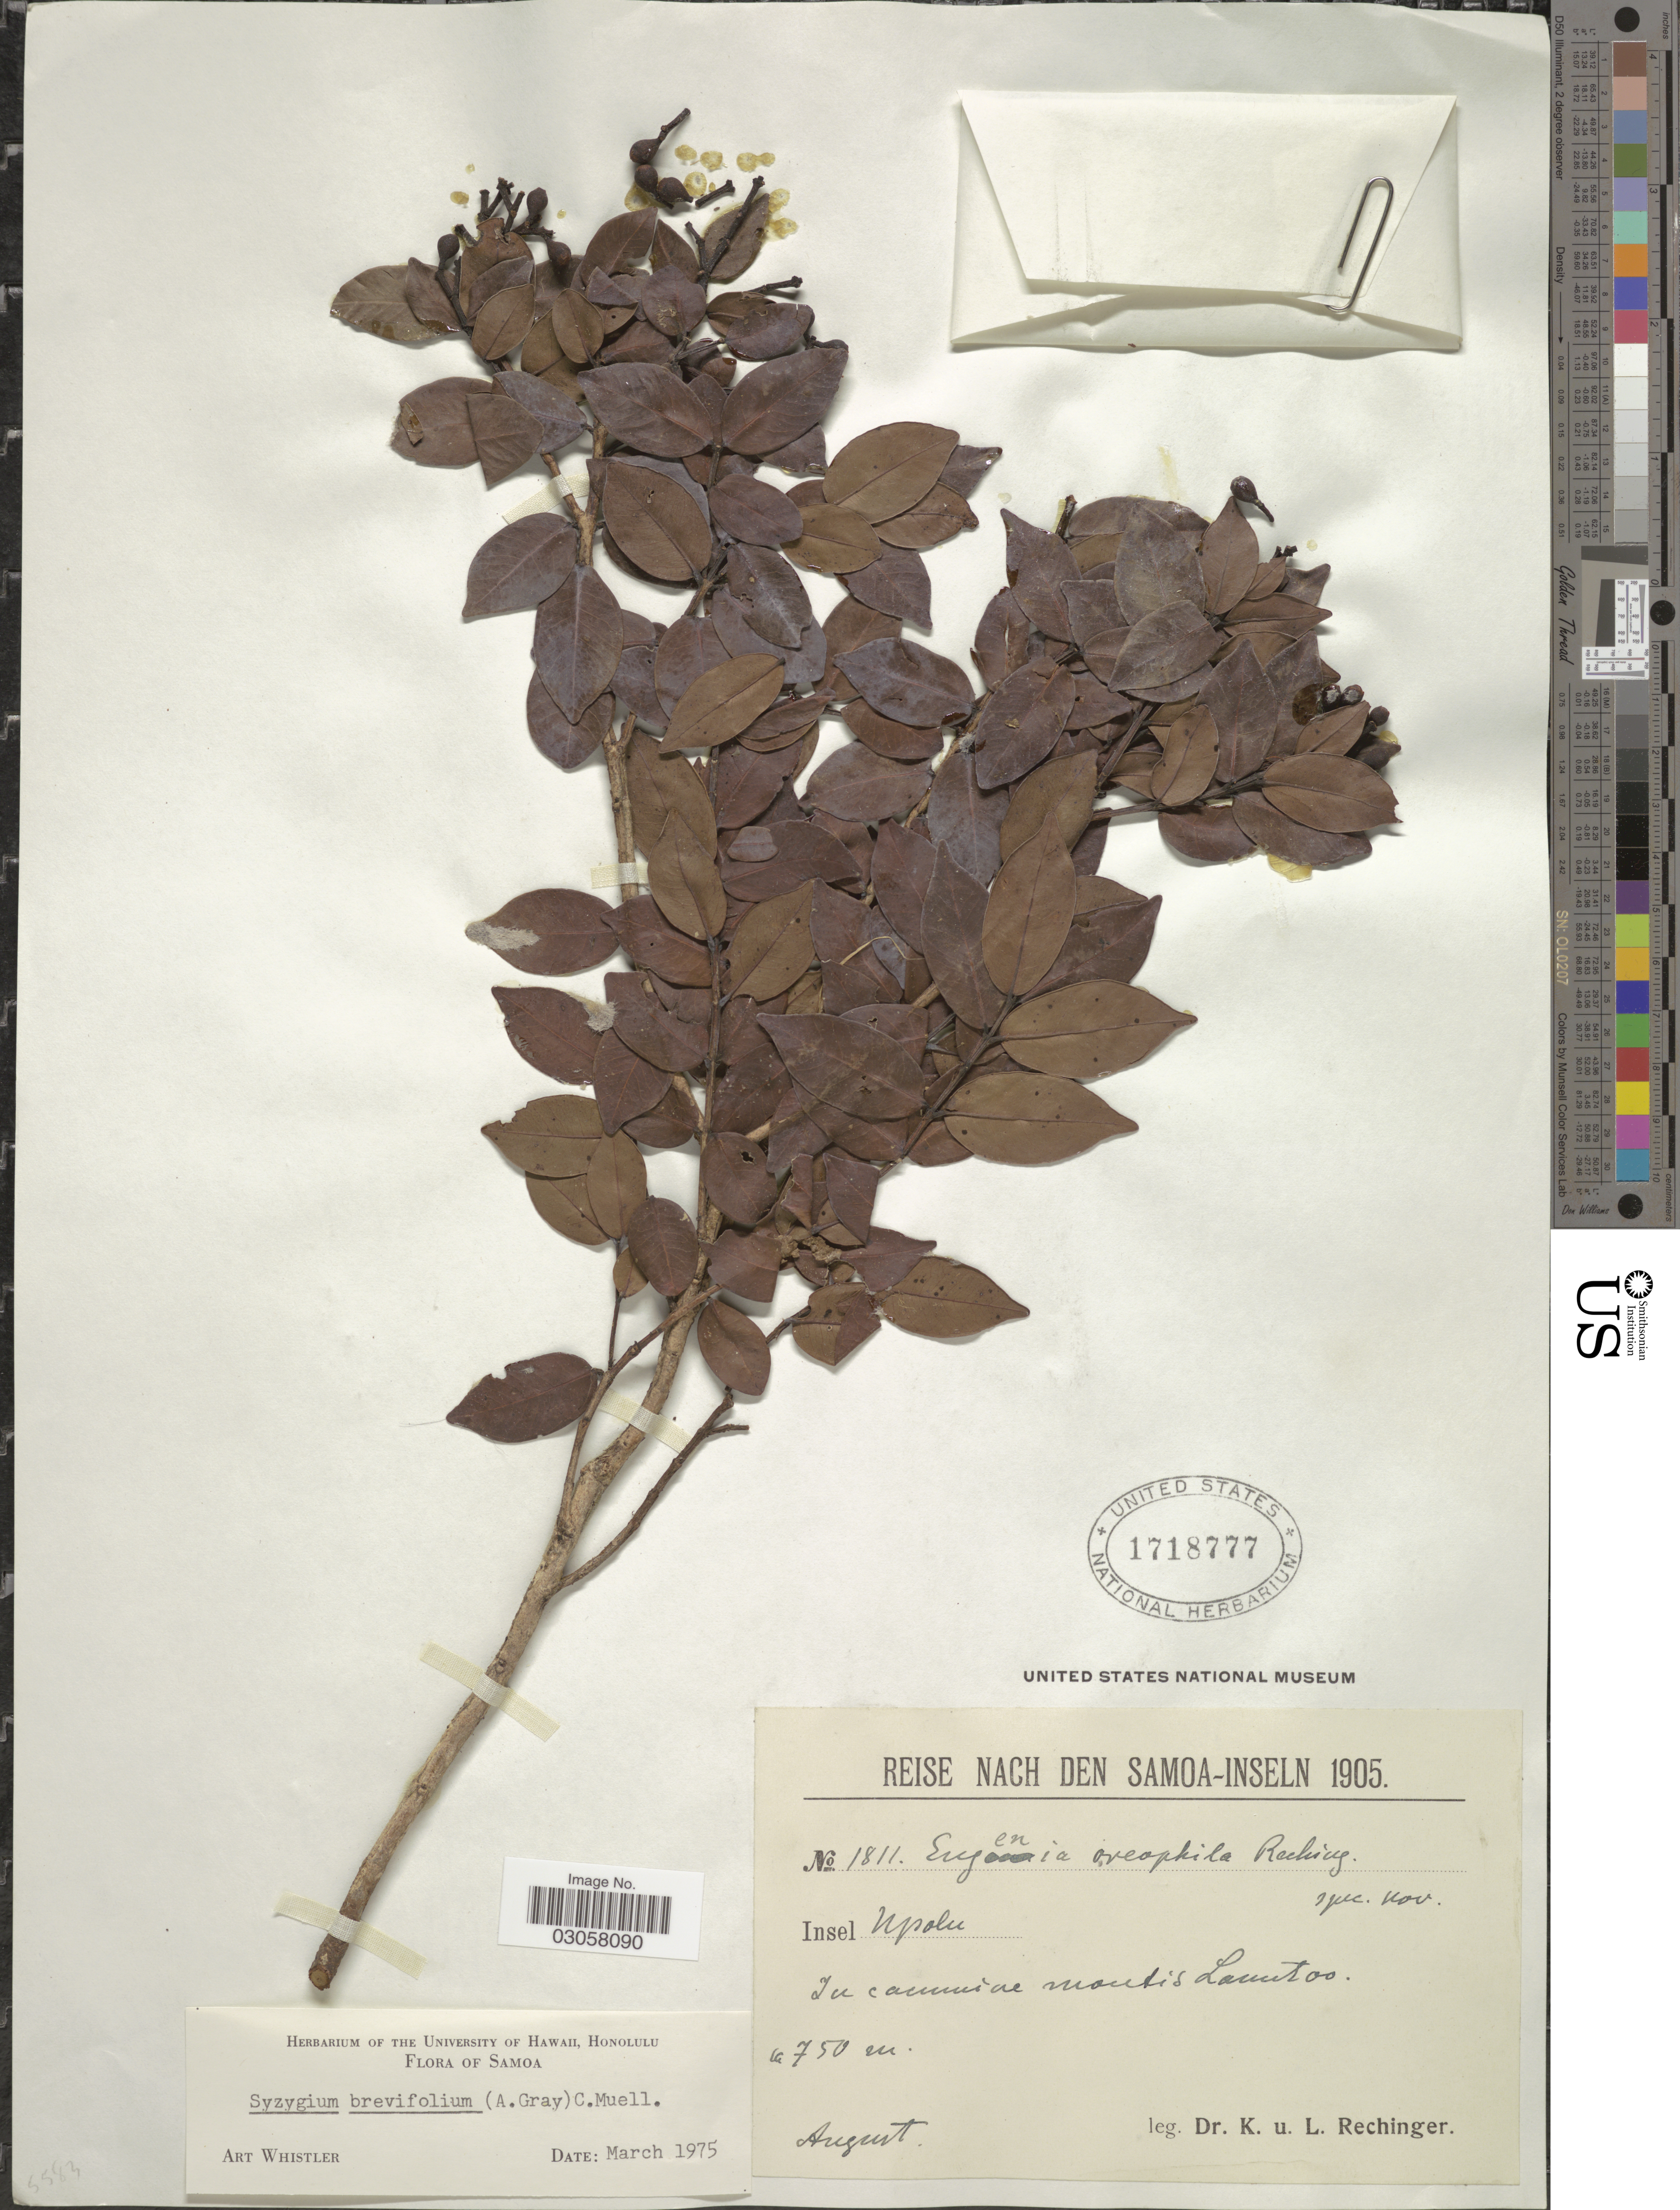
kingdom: Plantae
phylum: Tracheophyta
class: Magnoliopsida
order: Myrtales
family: Myrtaceae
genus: Syzygium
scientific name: Syzygium brevifolium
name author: (A. Gray) K. Müller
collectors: K. Rechinger & L. Rechinger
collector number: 1811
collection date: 1905-08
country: Samoa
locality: Samoa-Inseln. Insel Upolu. Montis Lanutoo.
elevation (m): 750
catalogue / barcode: US 1718777